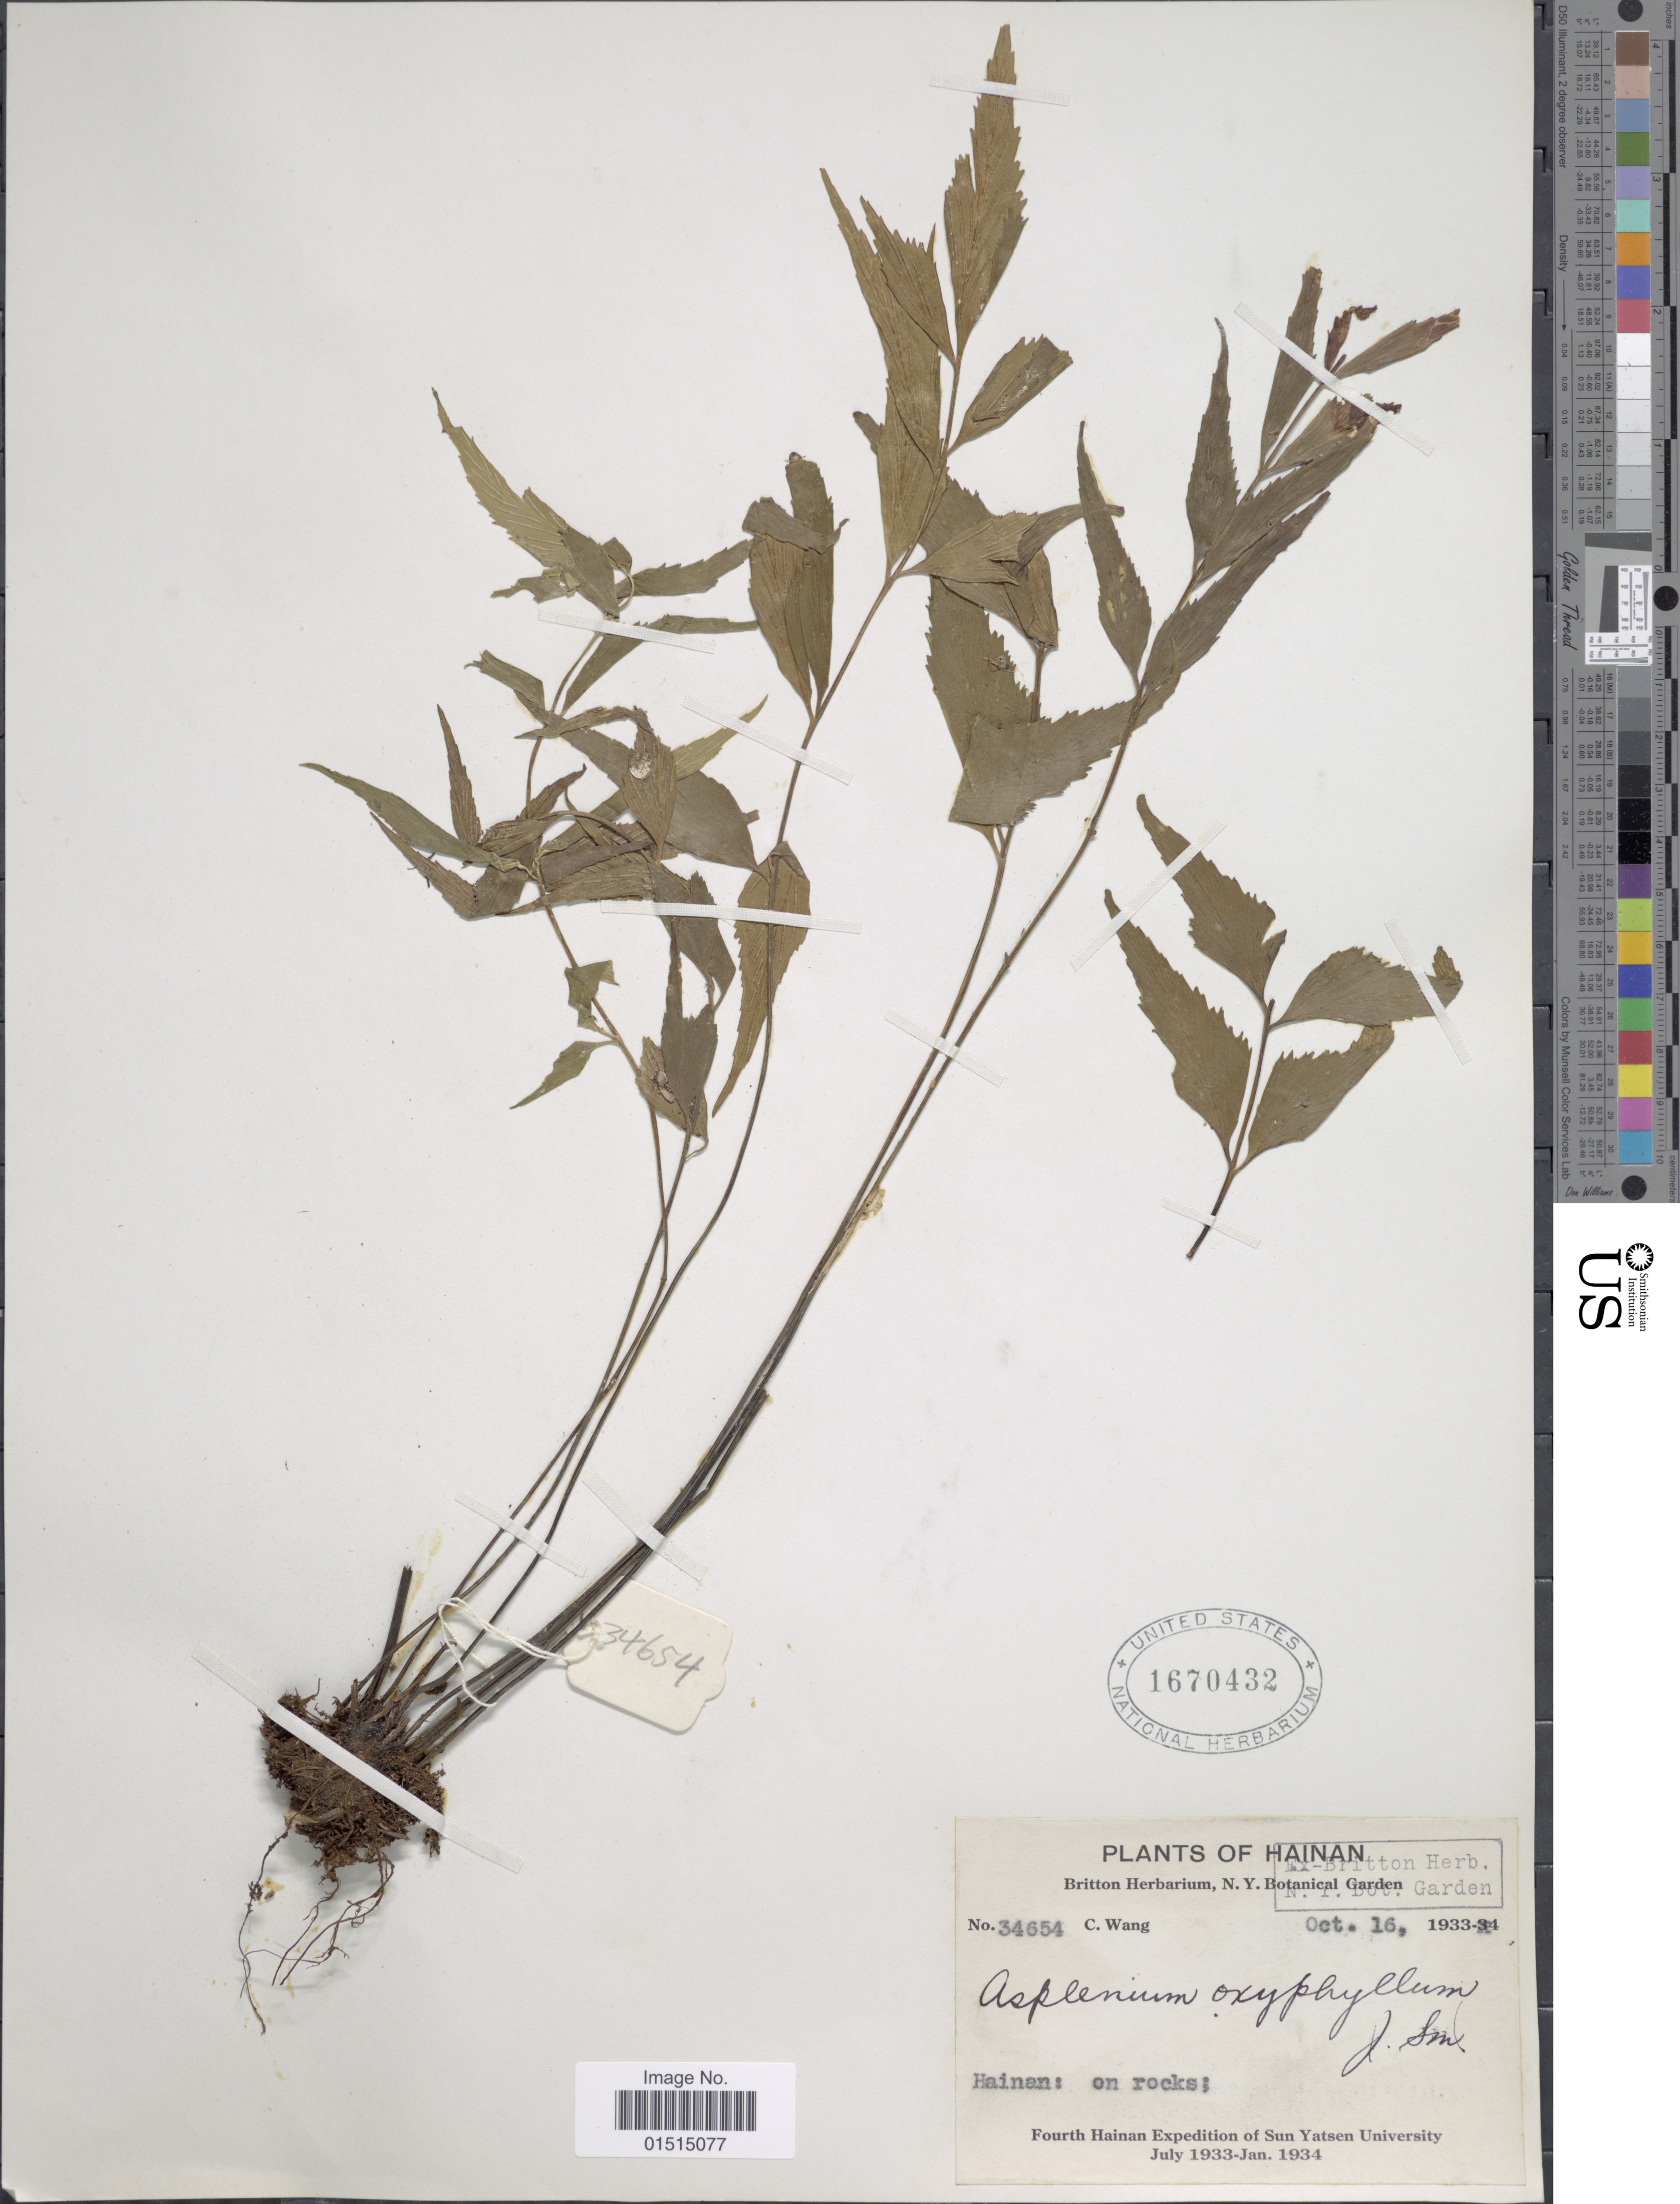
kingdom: Plantae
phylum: Tracheophyta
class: Polypodiopsida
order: Polypodiales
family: Aspleniaceae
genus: Asplenium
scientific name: Asplenium macrophyllum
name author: Sw.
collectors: C. Wang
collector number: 34654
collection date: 1933-10-16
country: China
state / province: Hainan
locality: On rocks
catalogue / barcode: US 1670432